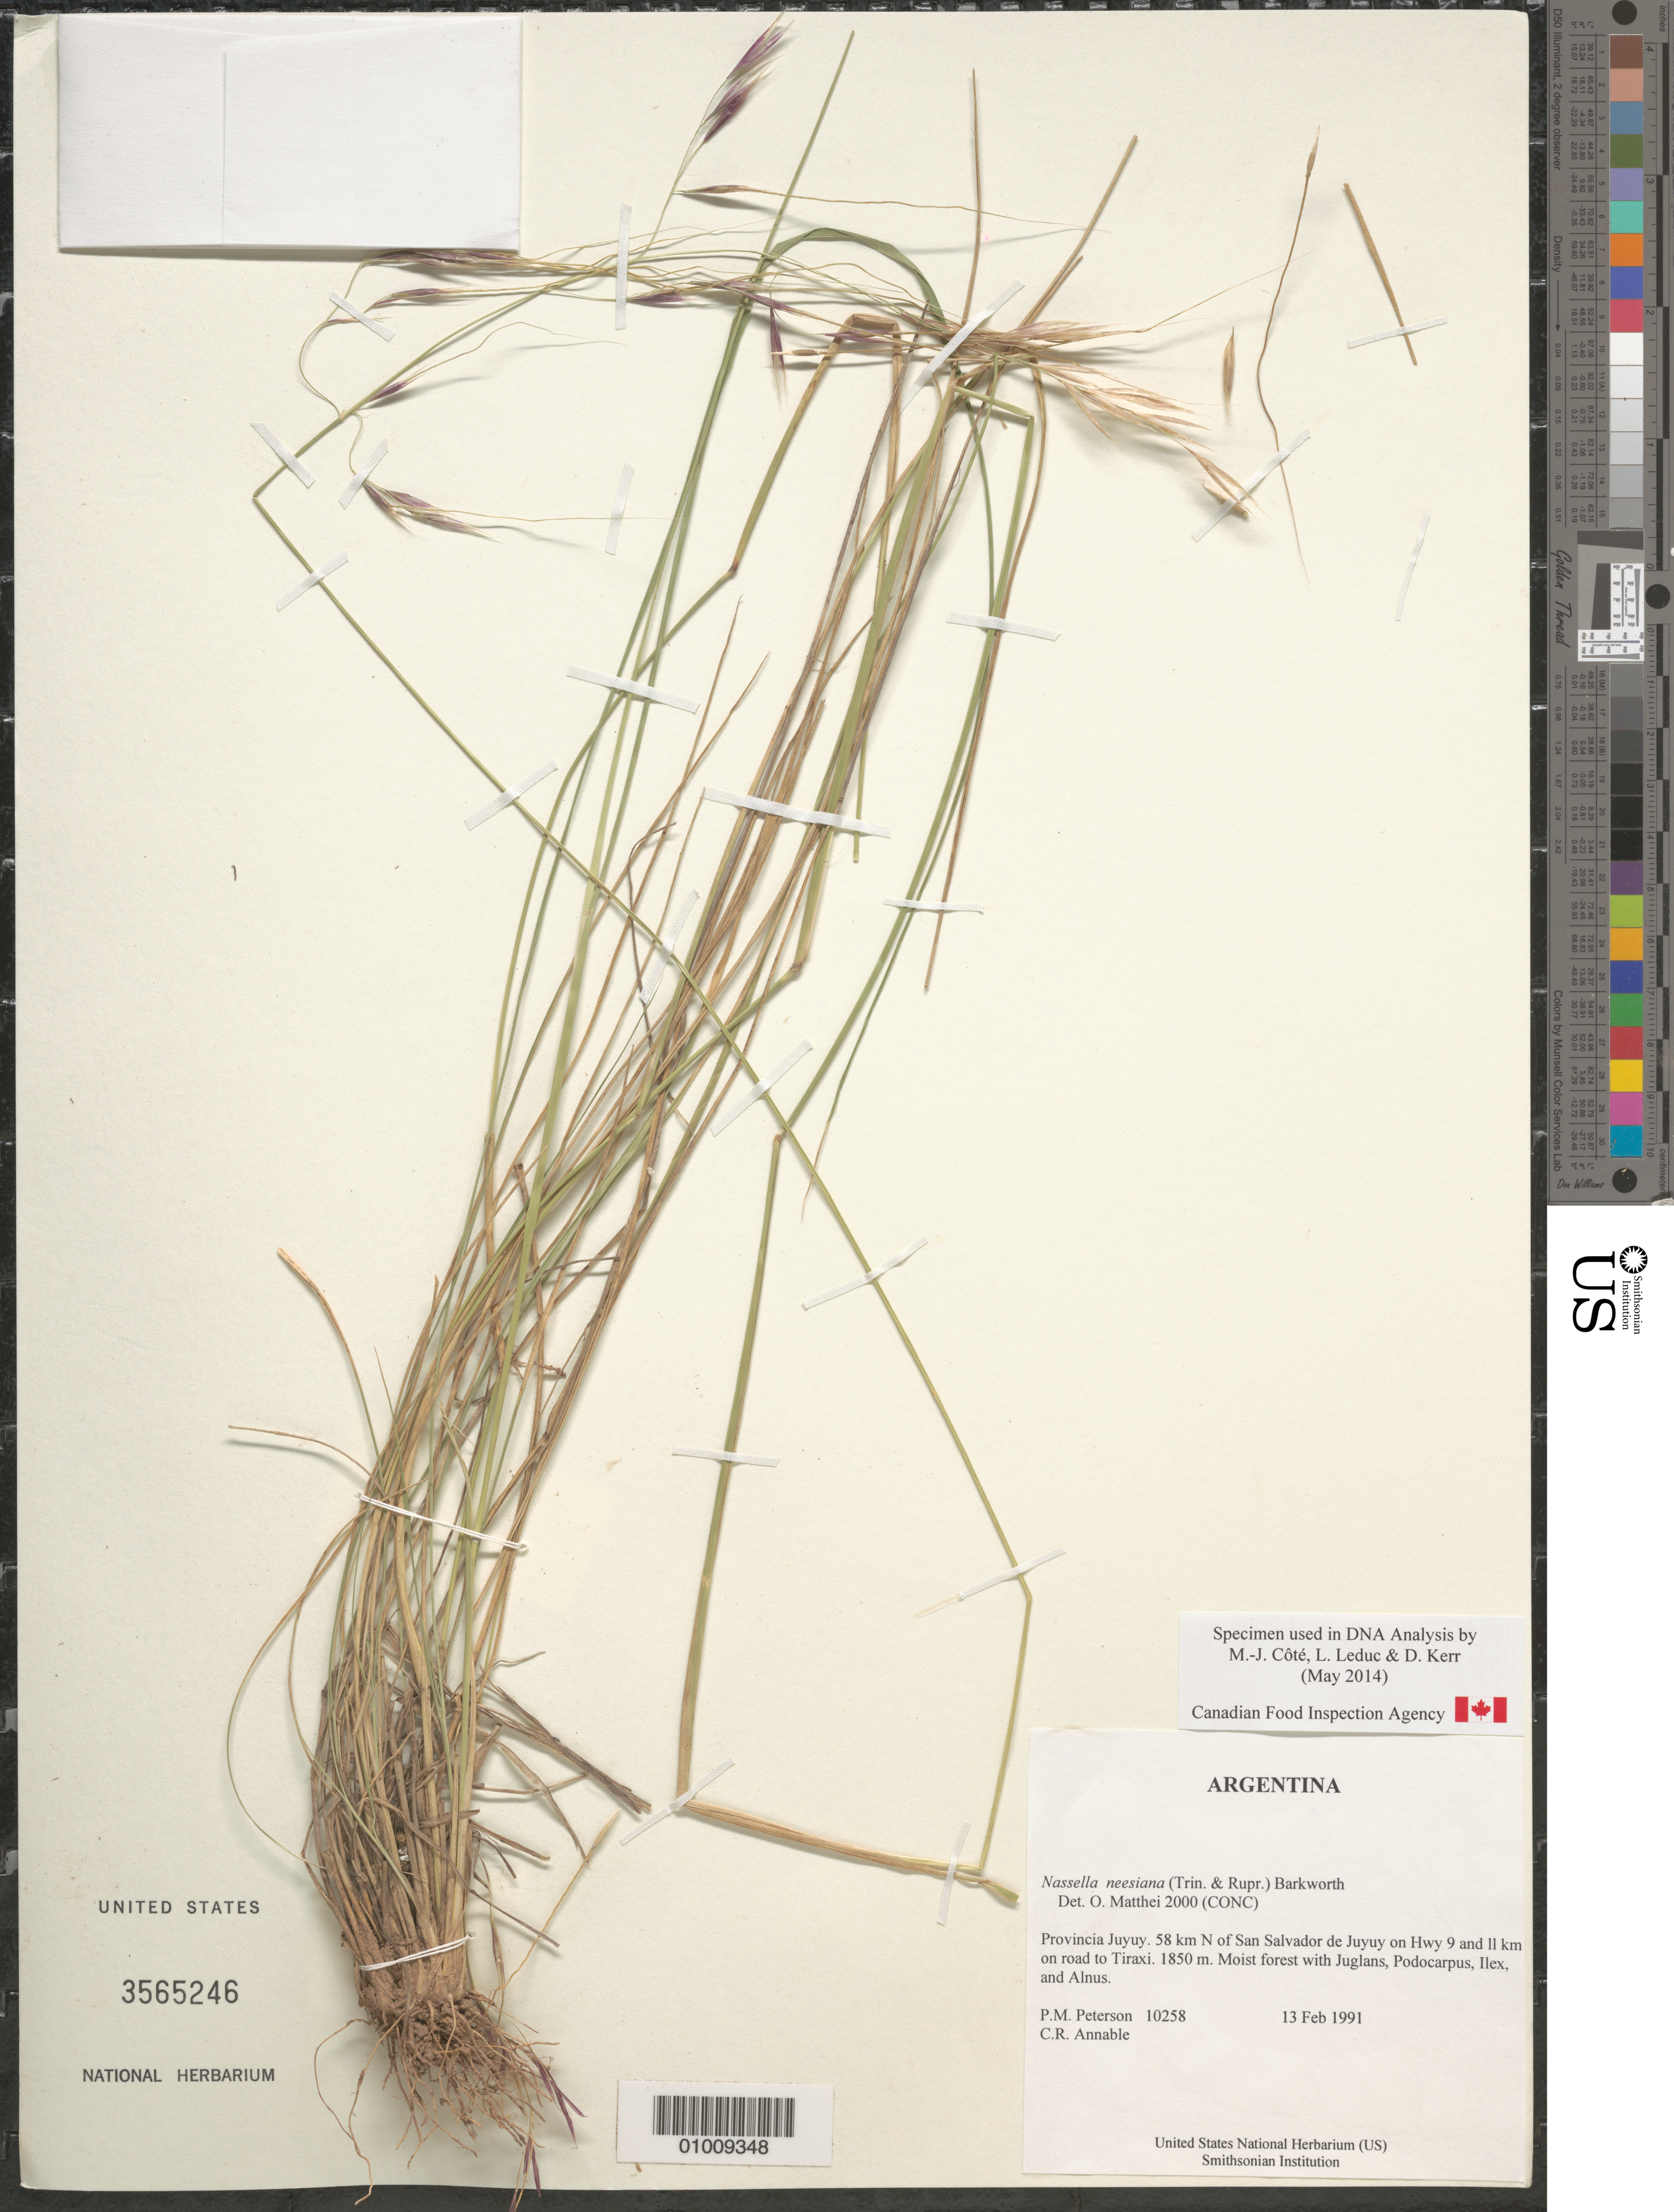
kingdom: Plantae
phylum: Tracheophyta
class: Liliopsida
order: Poales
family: Poaceae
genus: Nassella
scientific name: Nassella neesiana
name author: (Trin. & Rupr.) Barkworth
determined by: Matthei, O. R.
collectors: P. M. Peterson & C. R. Annable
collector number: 10258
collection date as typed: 13 Feb 1991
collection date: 1991-02-13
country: Argentina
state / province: Jujuy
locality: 58 km N of San Salvador de Juyuy on Hwy 9 and ll km on road to Tiraxi.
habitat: Moist forest with Juglans, Podocarpus, Ilex, and Alnus.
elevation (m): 1850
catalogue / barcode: US 3565246